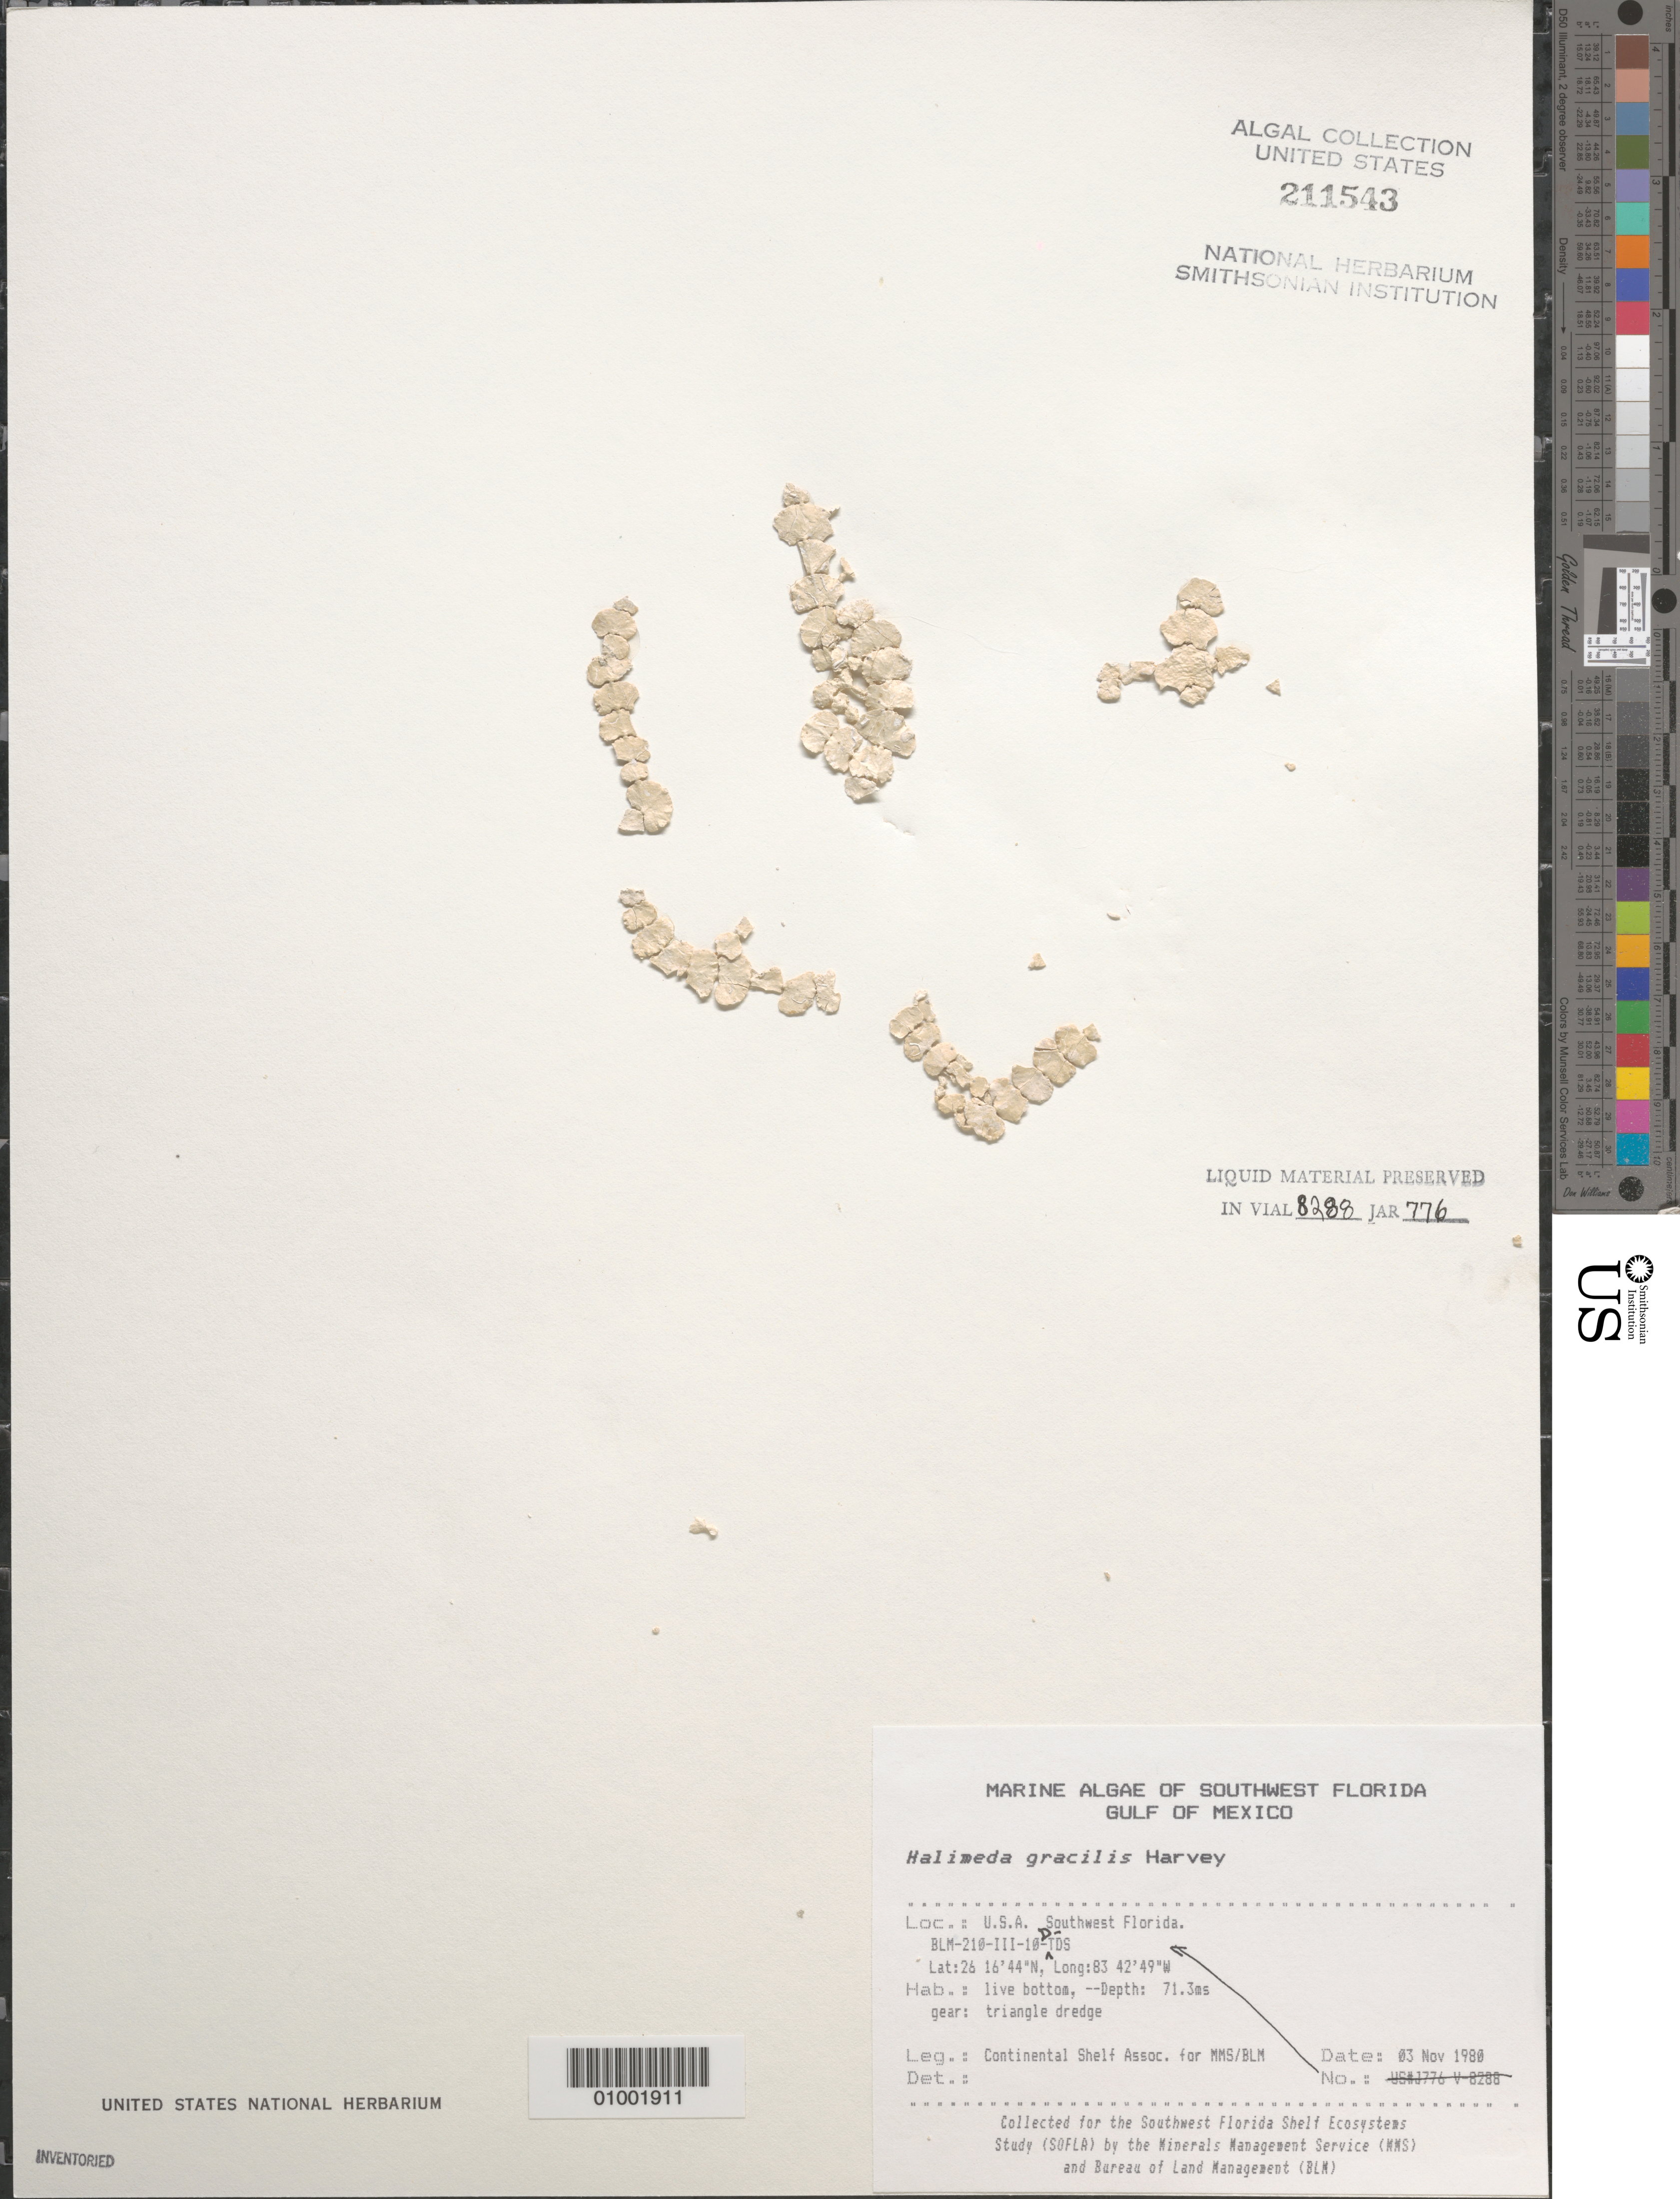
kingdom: Plantae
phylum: Chlorophyta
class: Ulvophyceae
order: Bryopsidales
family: Halimedaceae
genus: Halimeda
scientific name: Halimeda gracilis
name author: Harv. ex J. Agardh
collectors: Continental Shelf Associates for the MMS/BLM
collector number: BLM-210-III-10-D-TDS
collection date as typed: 03 Nov 1980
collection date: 1980-11-03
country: United States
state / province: Florida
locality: Gulf of Mexico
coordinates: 26 16'44"N, 83 42'49"W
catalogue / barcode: US 211543